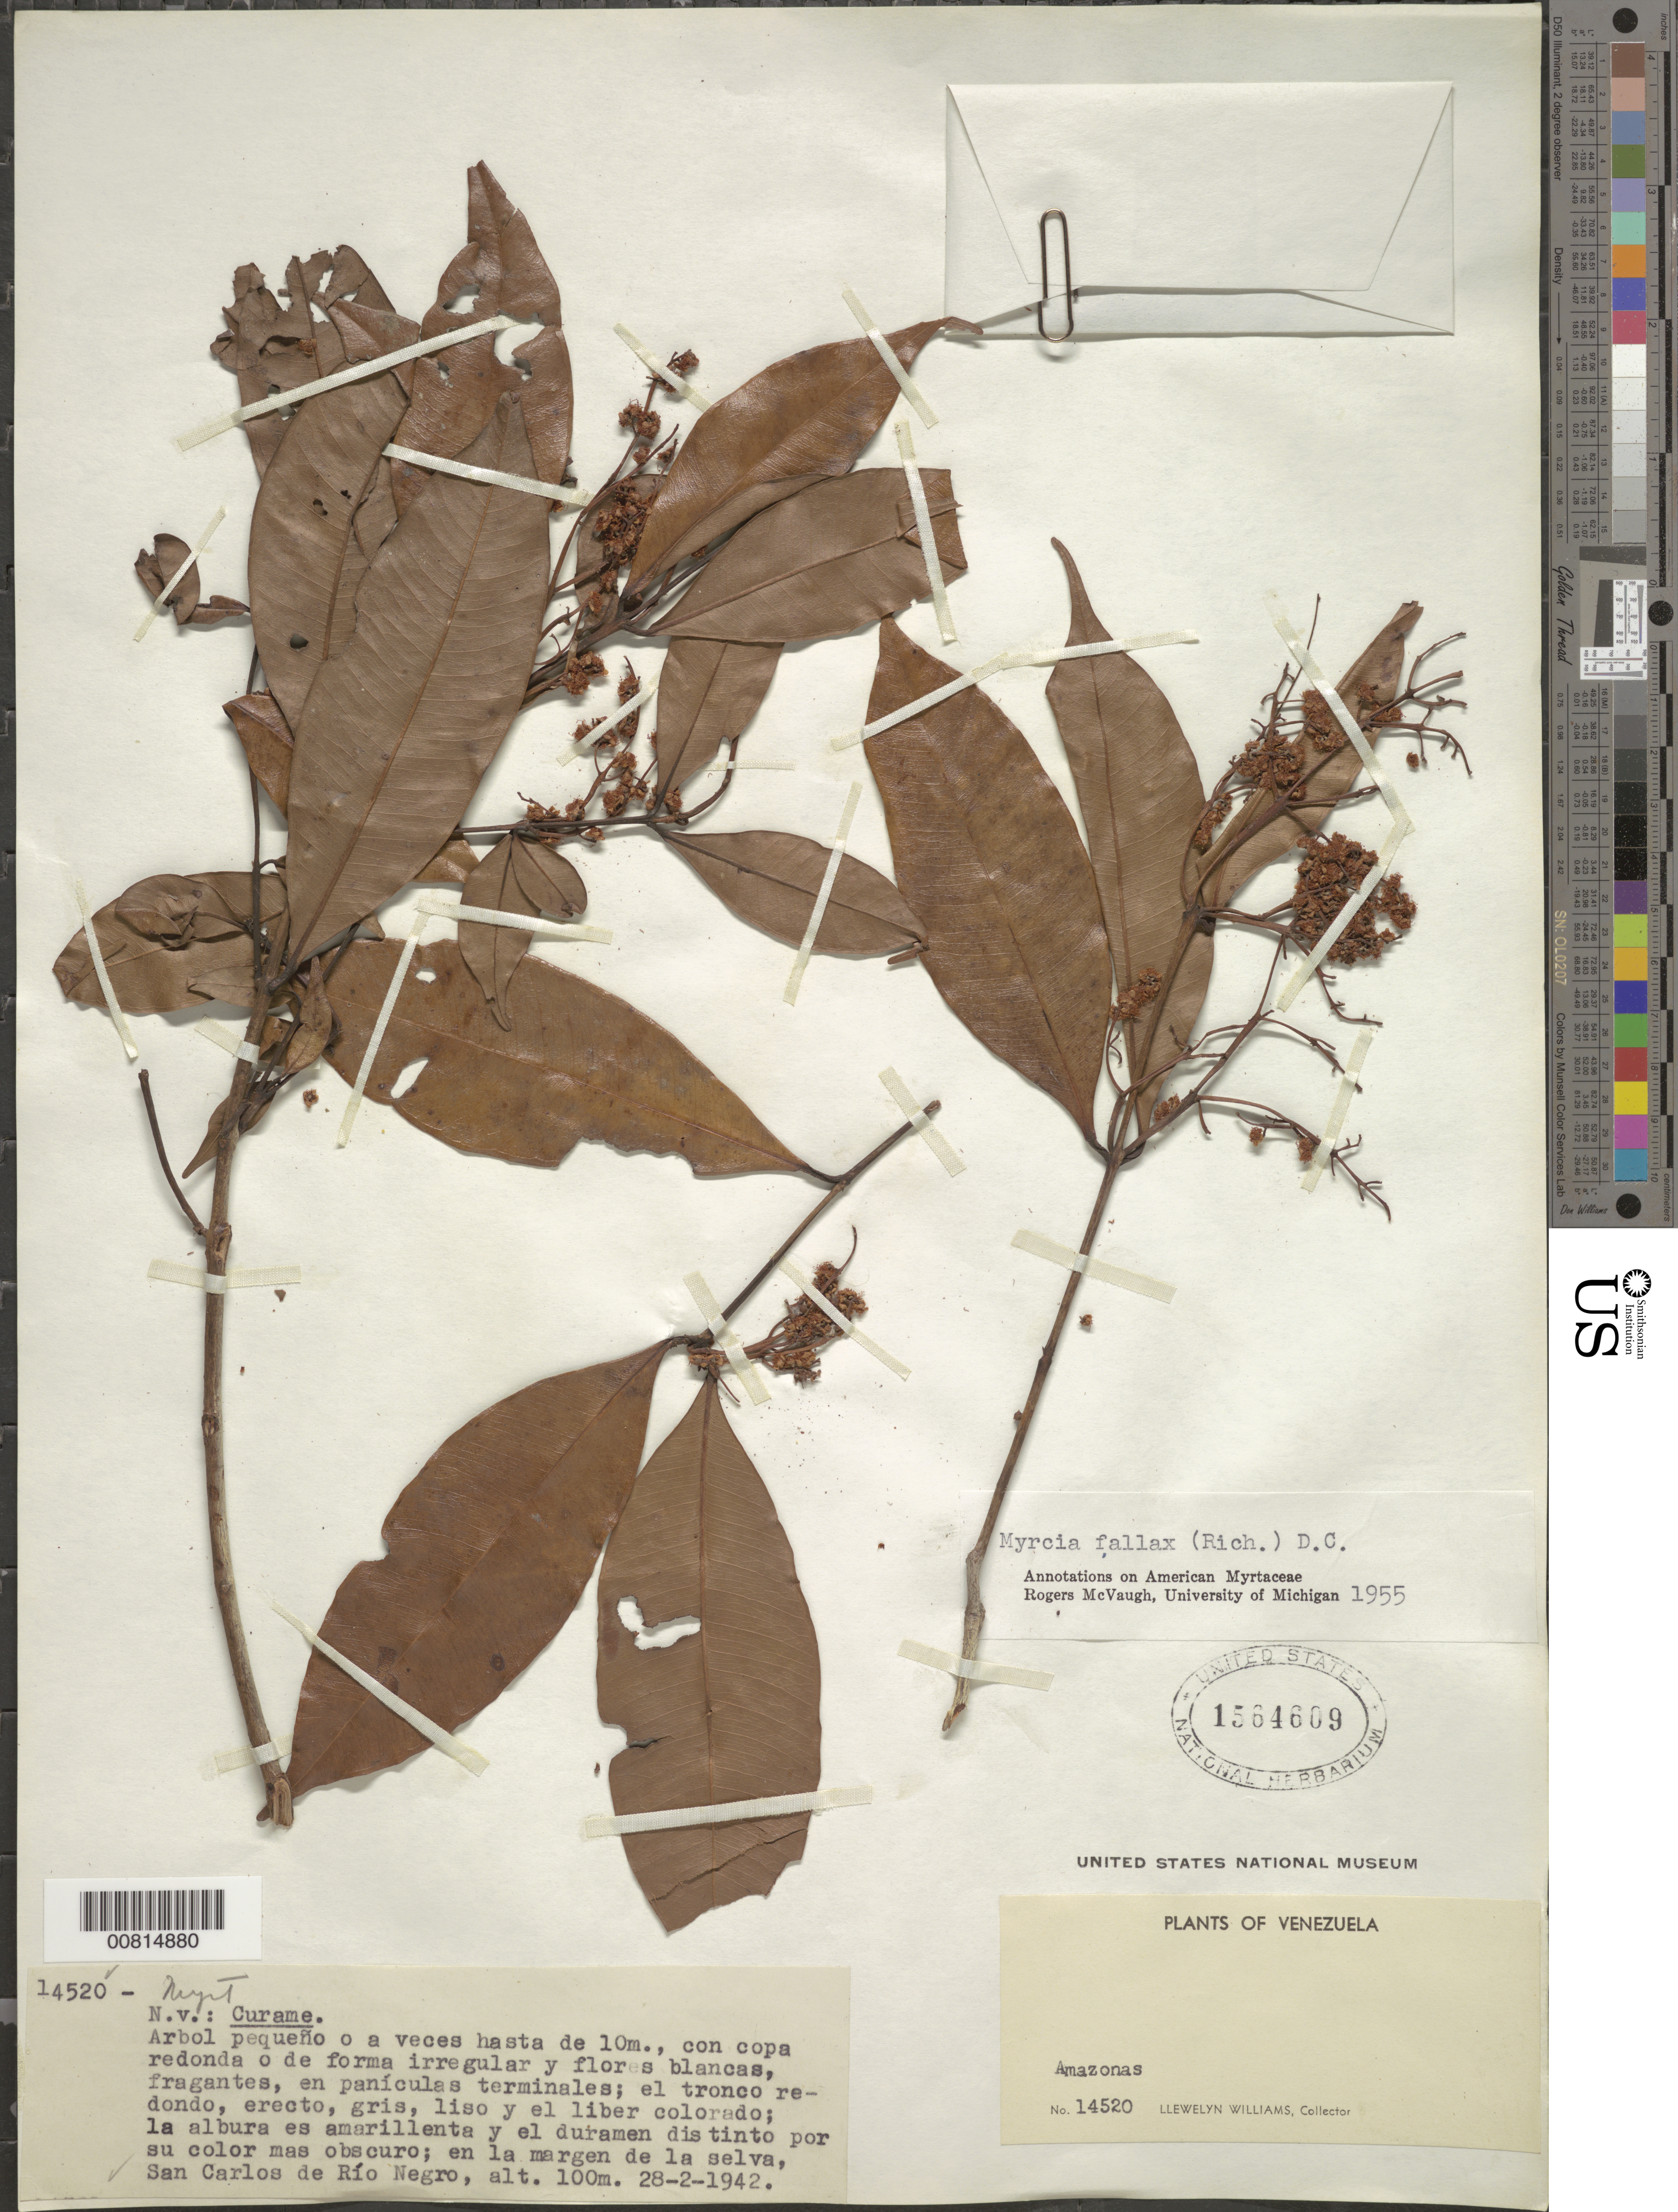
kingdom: Plantae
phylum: Tracheophyta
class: Magnoliopsida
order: Myrtales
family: Myrtaceae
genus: Myrcia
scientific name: Myrcia fallax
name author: (Rich.) DC.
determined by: McVaugh, R.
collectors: Ll. Williams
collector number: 14520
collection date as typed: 28-Feb-42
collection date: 1942-02-28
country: Venezuela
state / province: Amazonas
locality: San Carlos de Río Negro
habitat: Margen de la selva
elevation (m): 100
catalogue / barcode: US 1564609